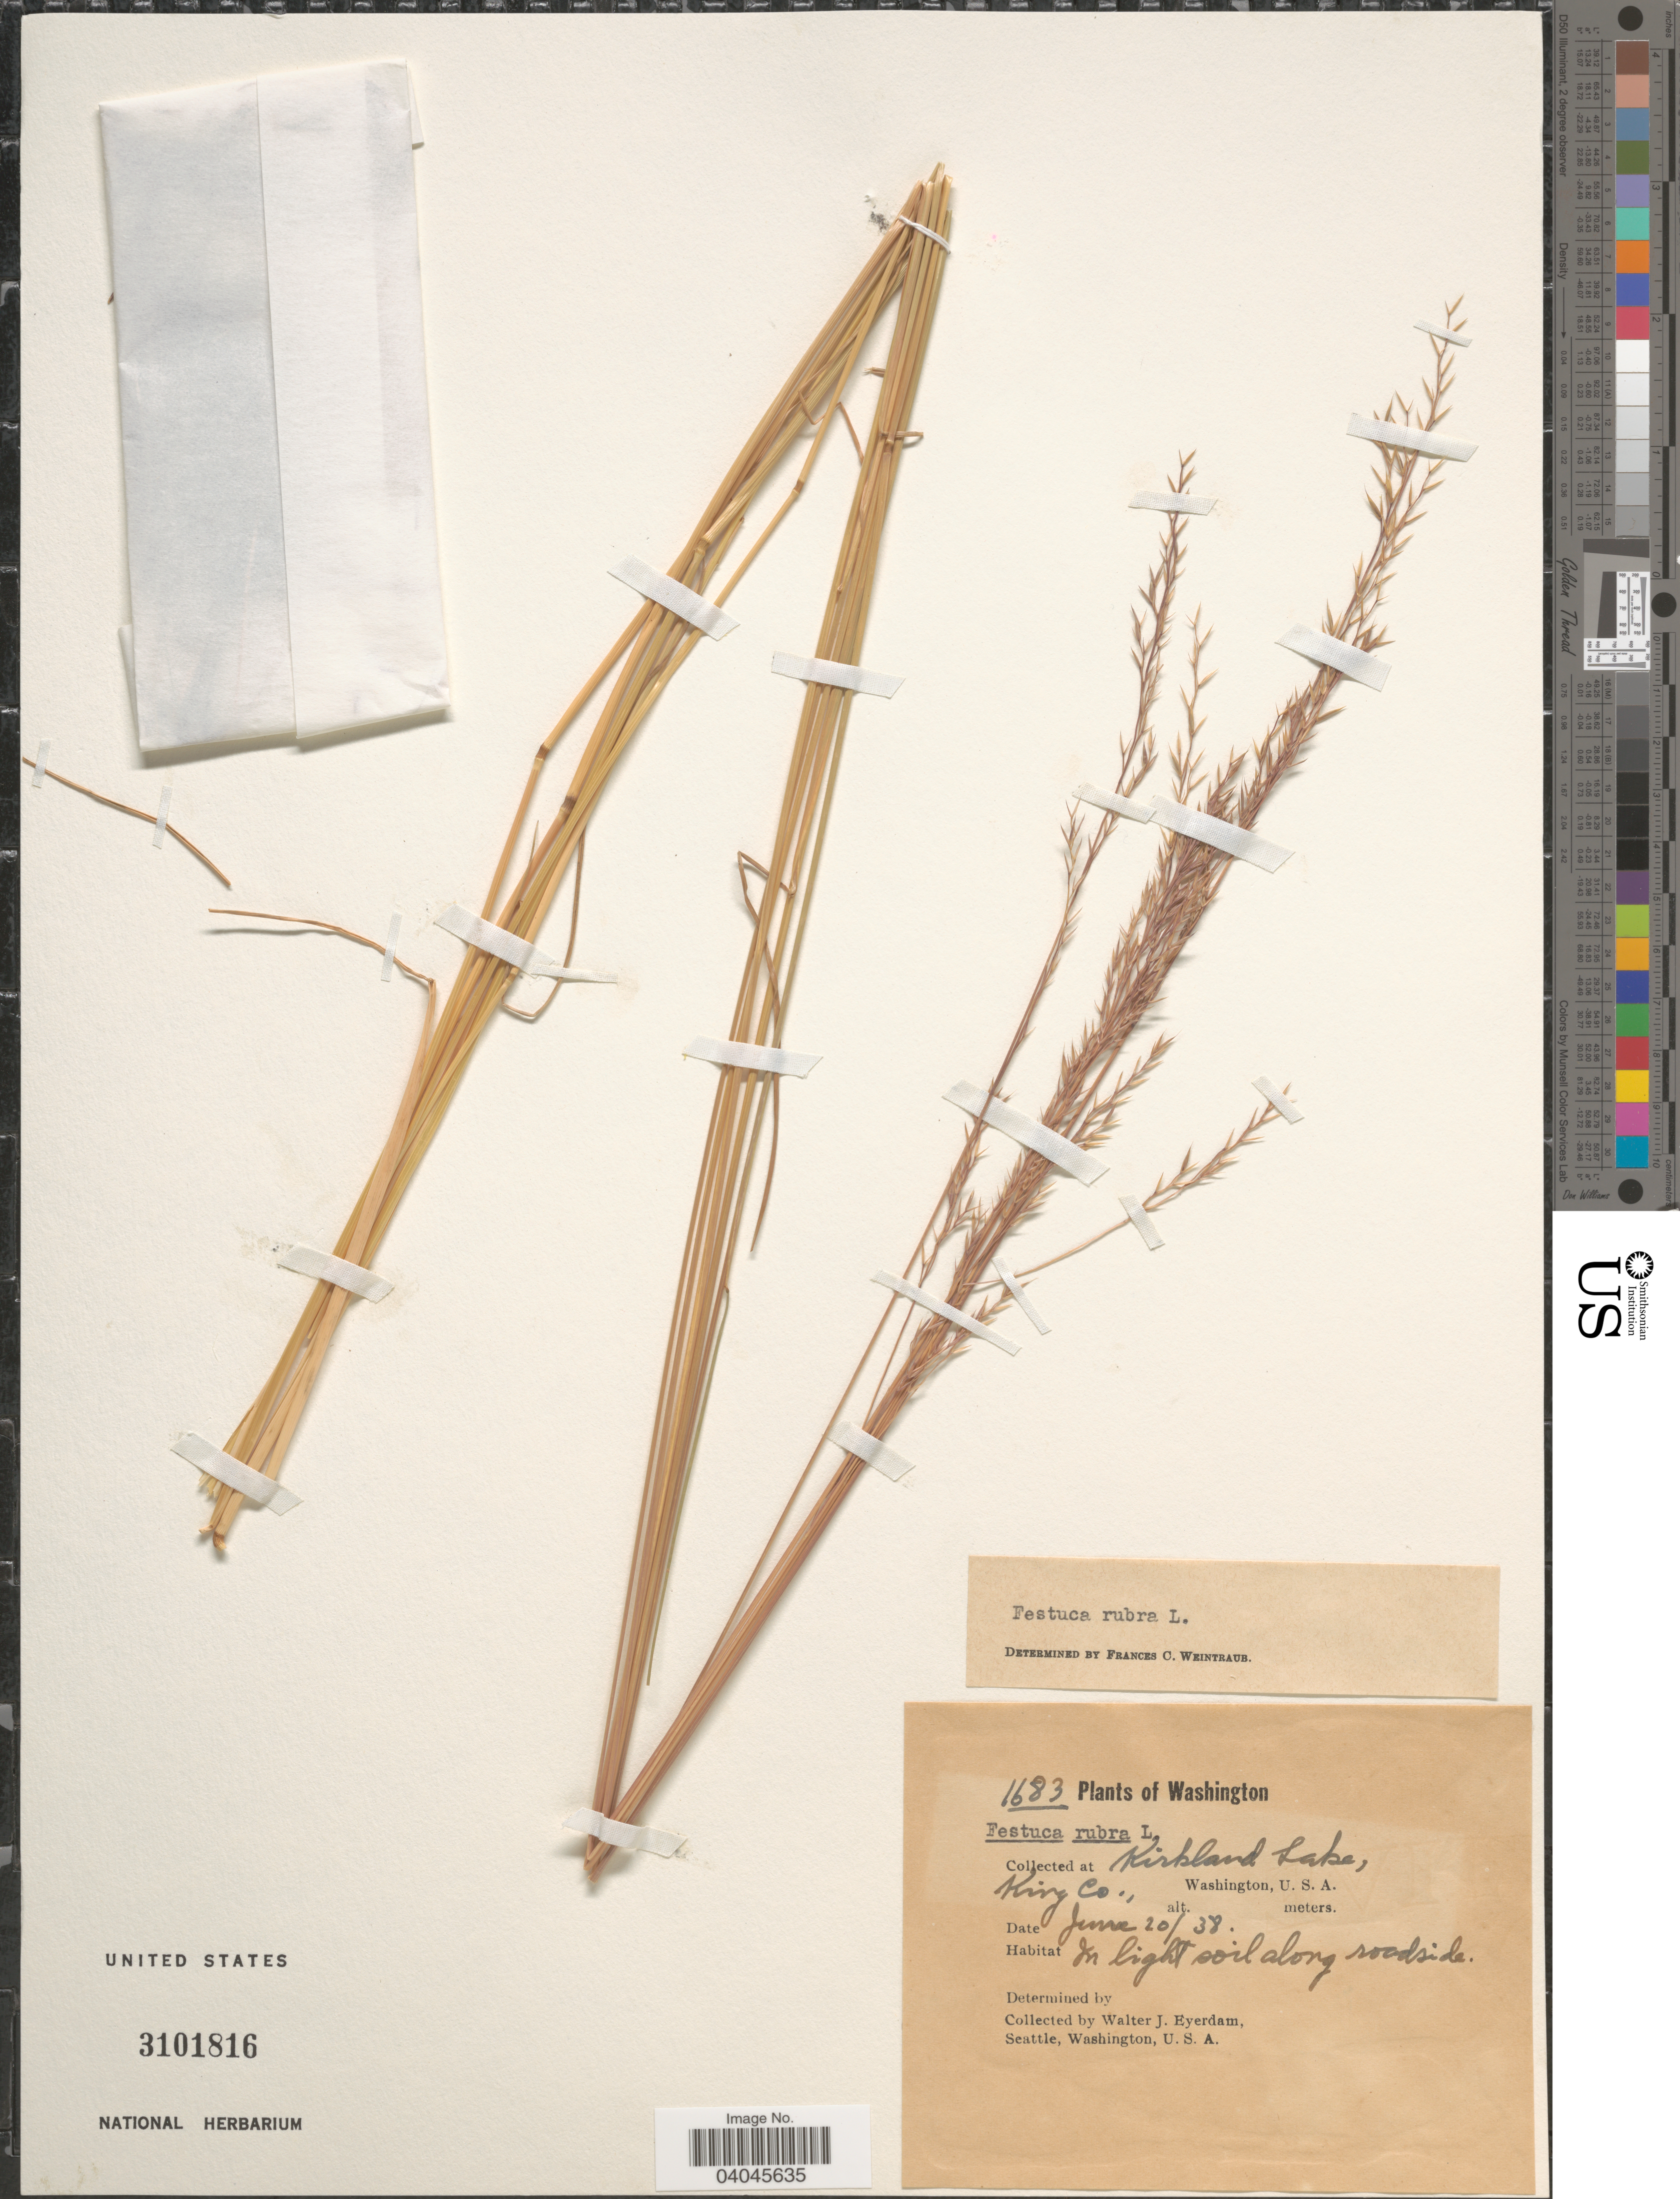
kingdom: Plantae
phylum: Tracheophyta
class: Liliopsida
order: Poales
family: Poaceae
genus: Festuca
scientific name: Festuca rubra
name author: L.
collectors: W. J. Eyerdam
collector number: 1683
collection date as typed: Transcribed d/m/y: 20/6/38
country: United States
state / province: Washington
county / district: King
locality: Kirkland Lake, King Co.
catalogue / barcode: US 3101816